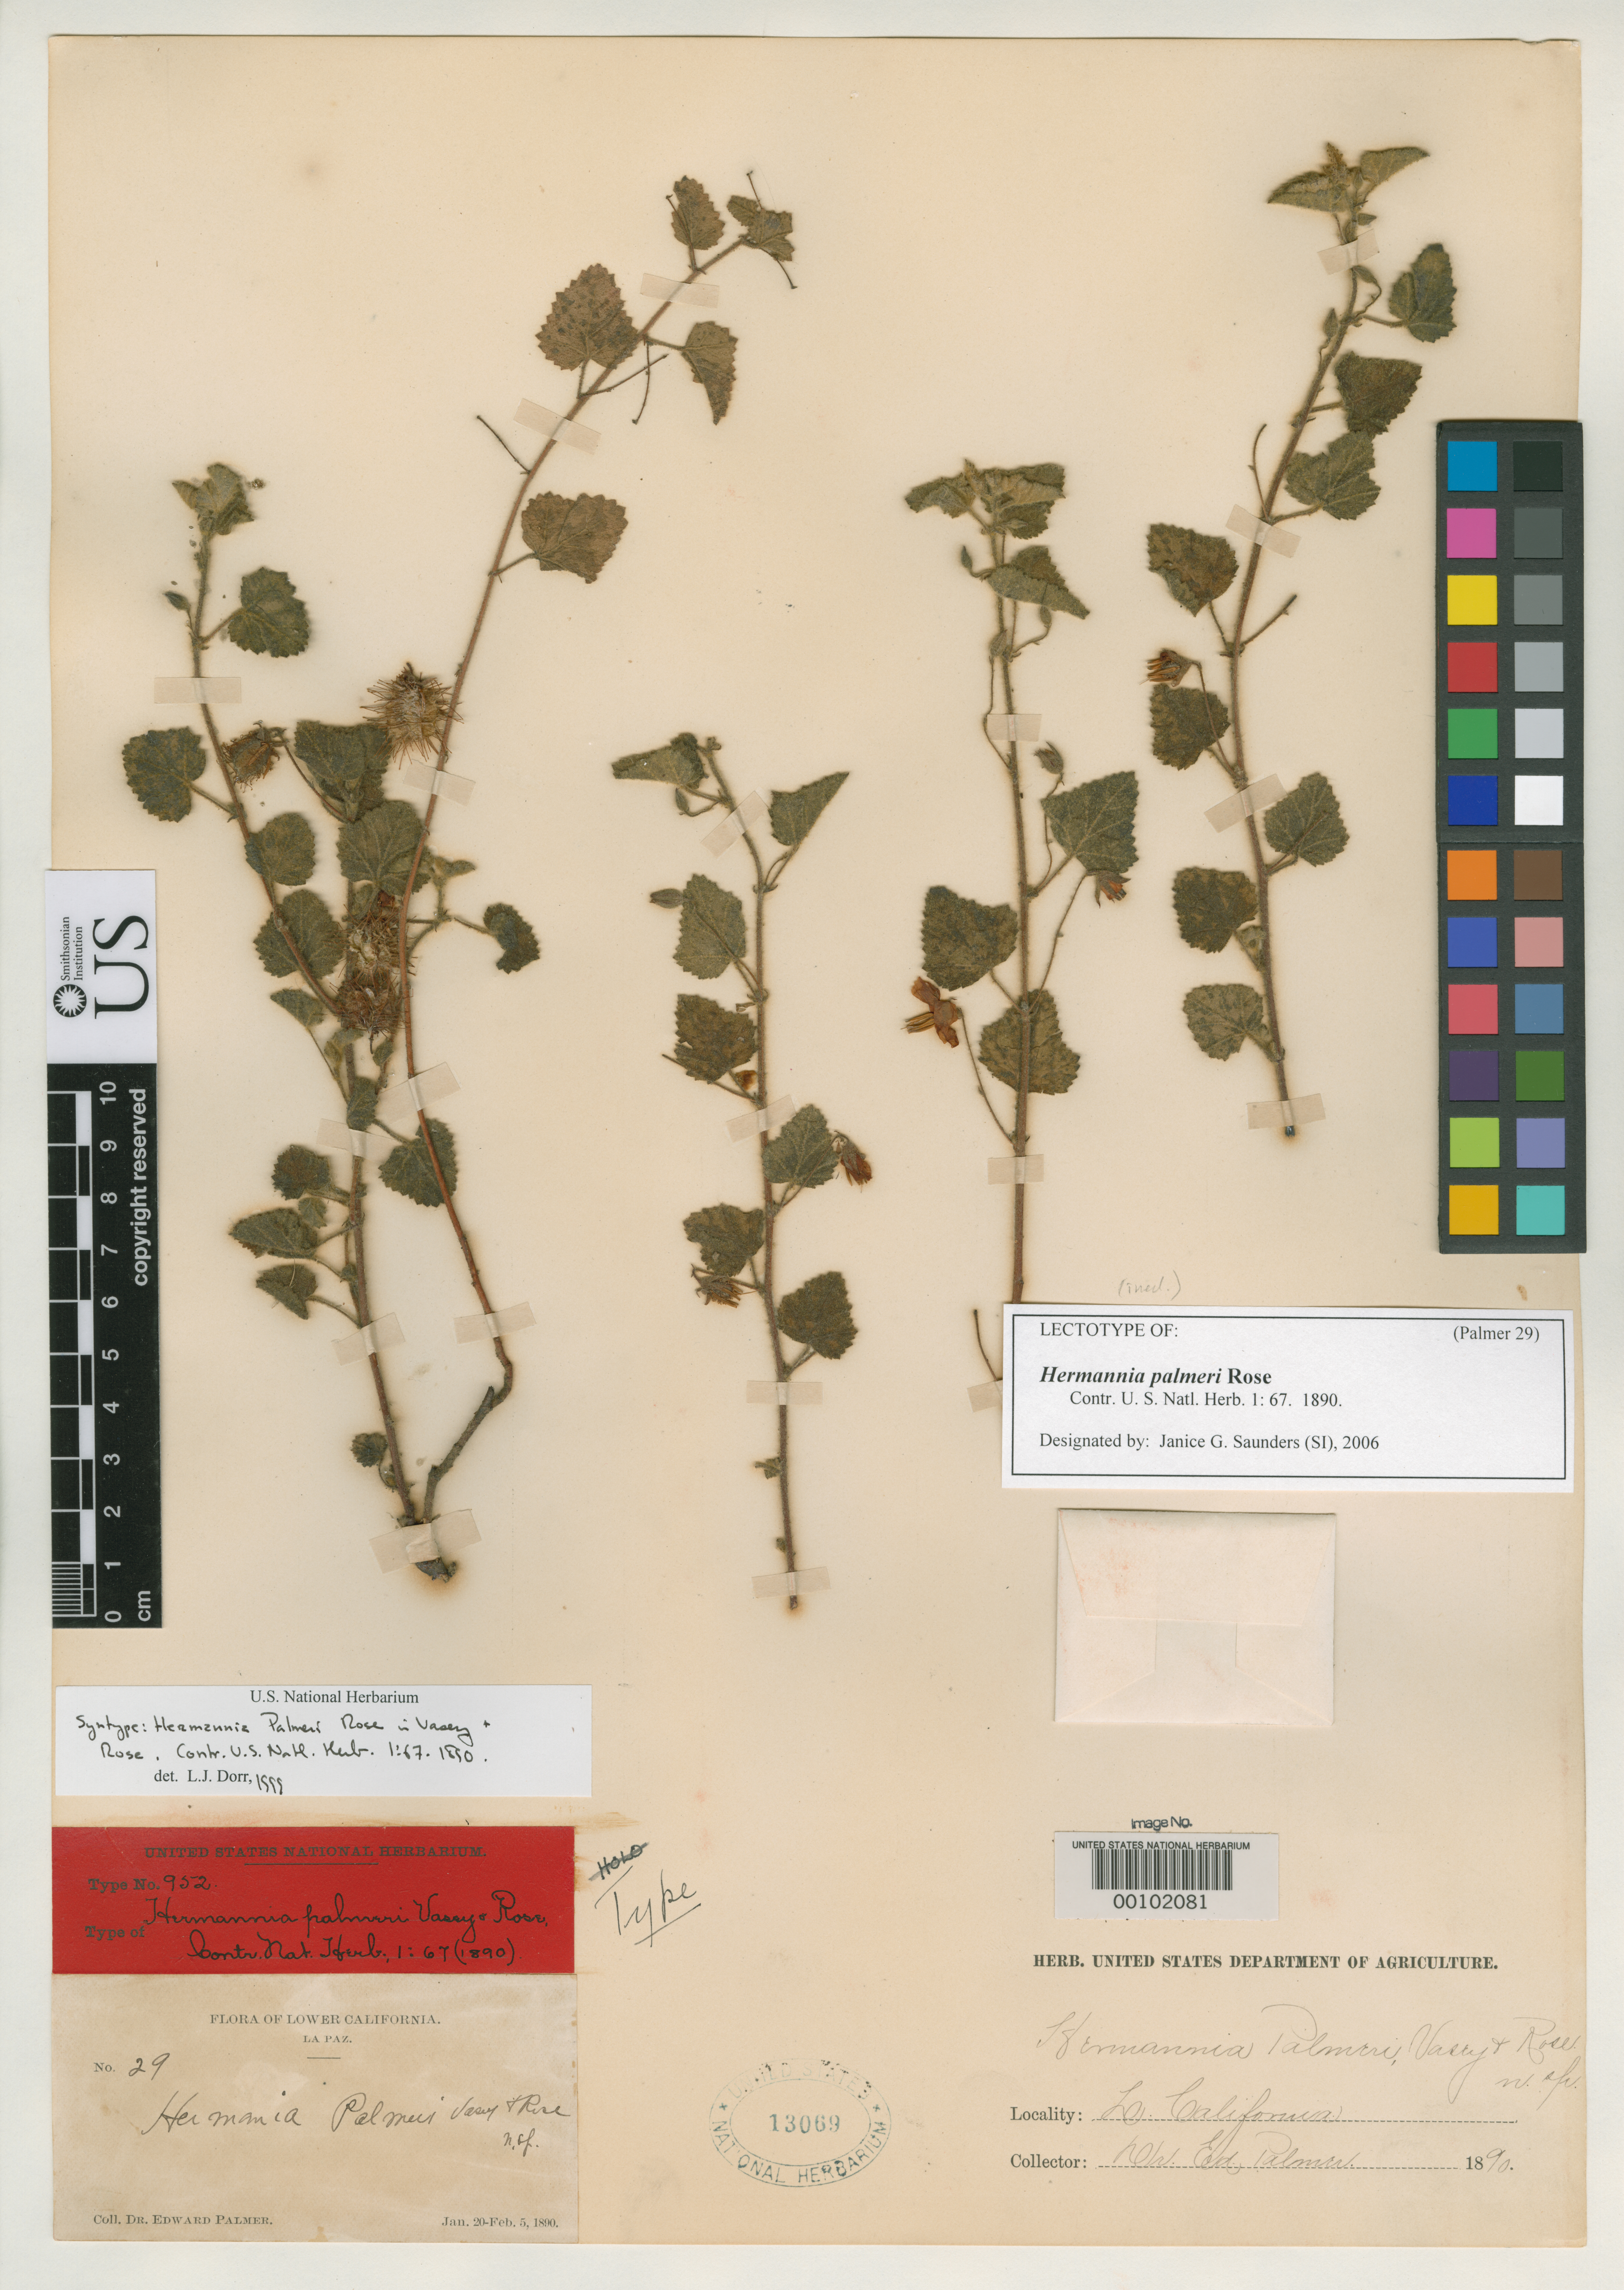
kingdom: Plantae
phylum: Tracheophyta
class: Magnoliopsida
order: Malvales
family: Malvaceae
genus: Hermannia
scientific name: Hermannia palmeri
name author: Rose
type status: Syntype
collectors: E. Palmer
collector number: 29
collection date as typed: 20 Jan 1890 to 05 Feb 1890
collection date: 1890-01-20/1890-02-05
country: Mexico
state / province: Baja California Sur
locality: La Paz.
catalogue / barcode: US 13069